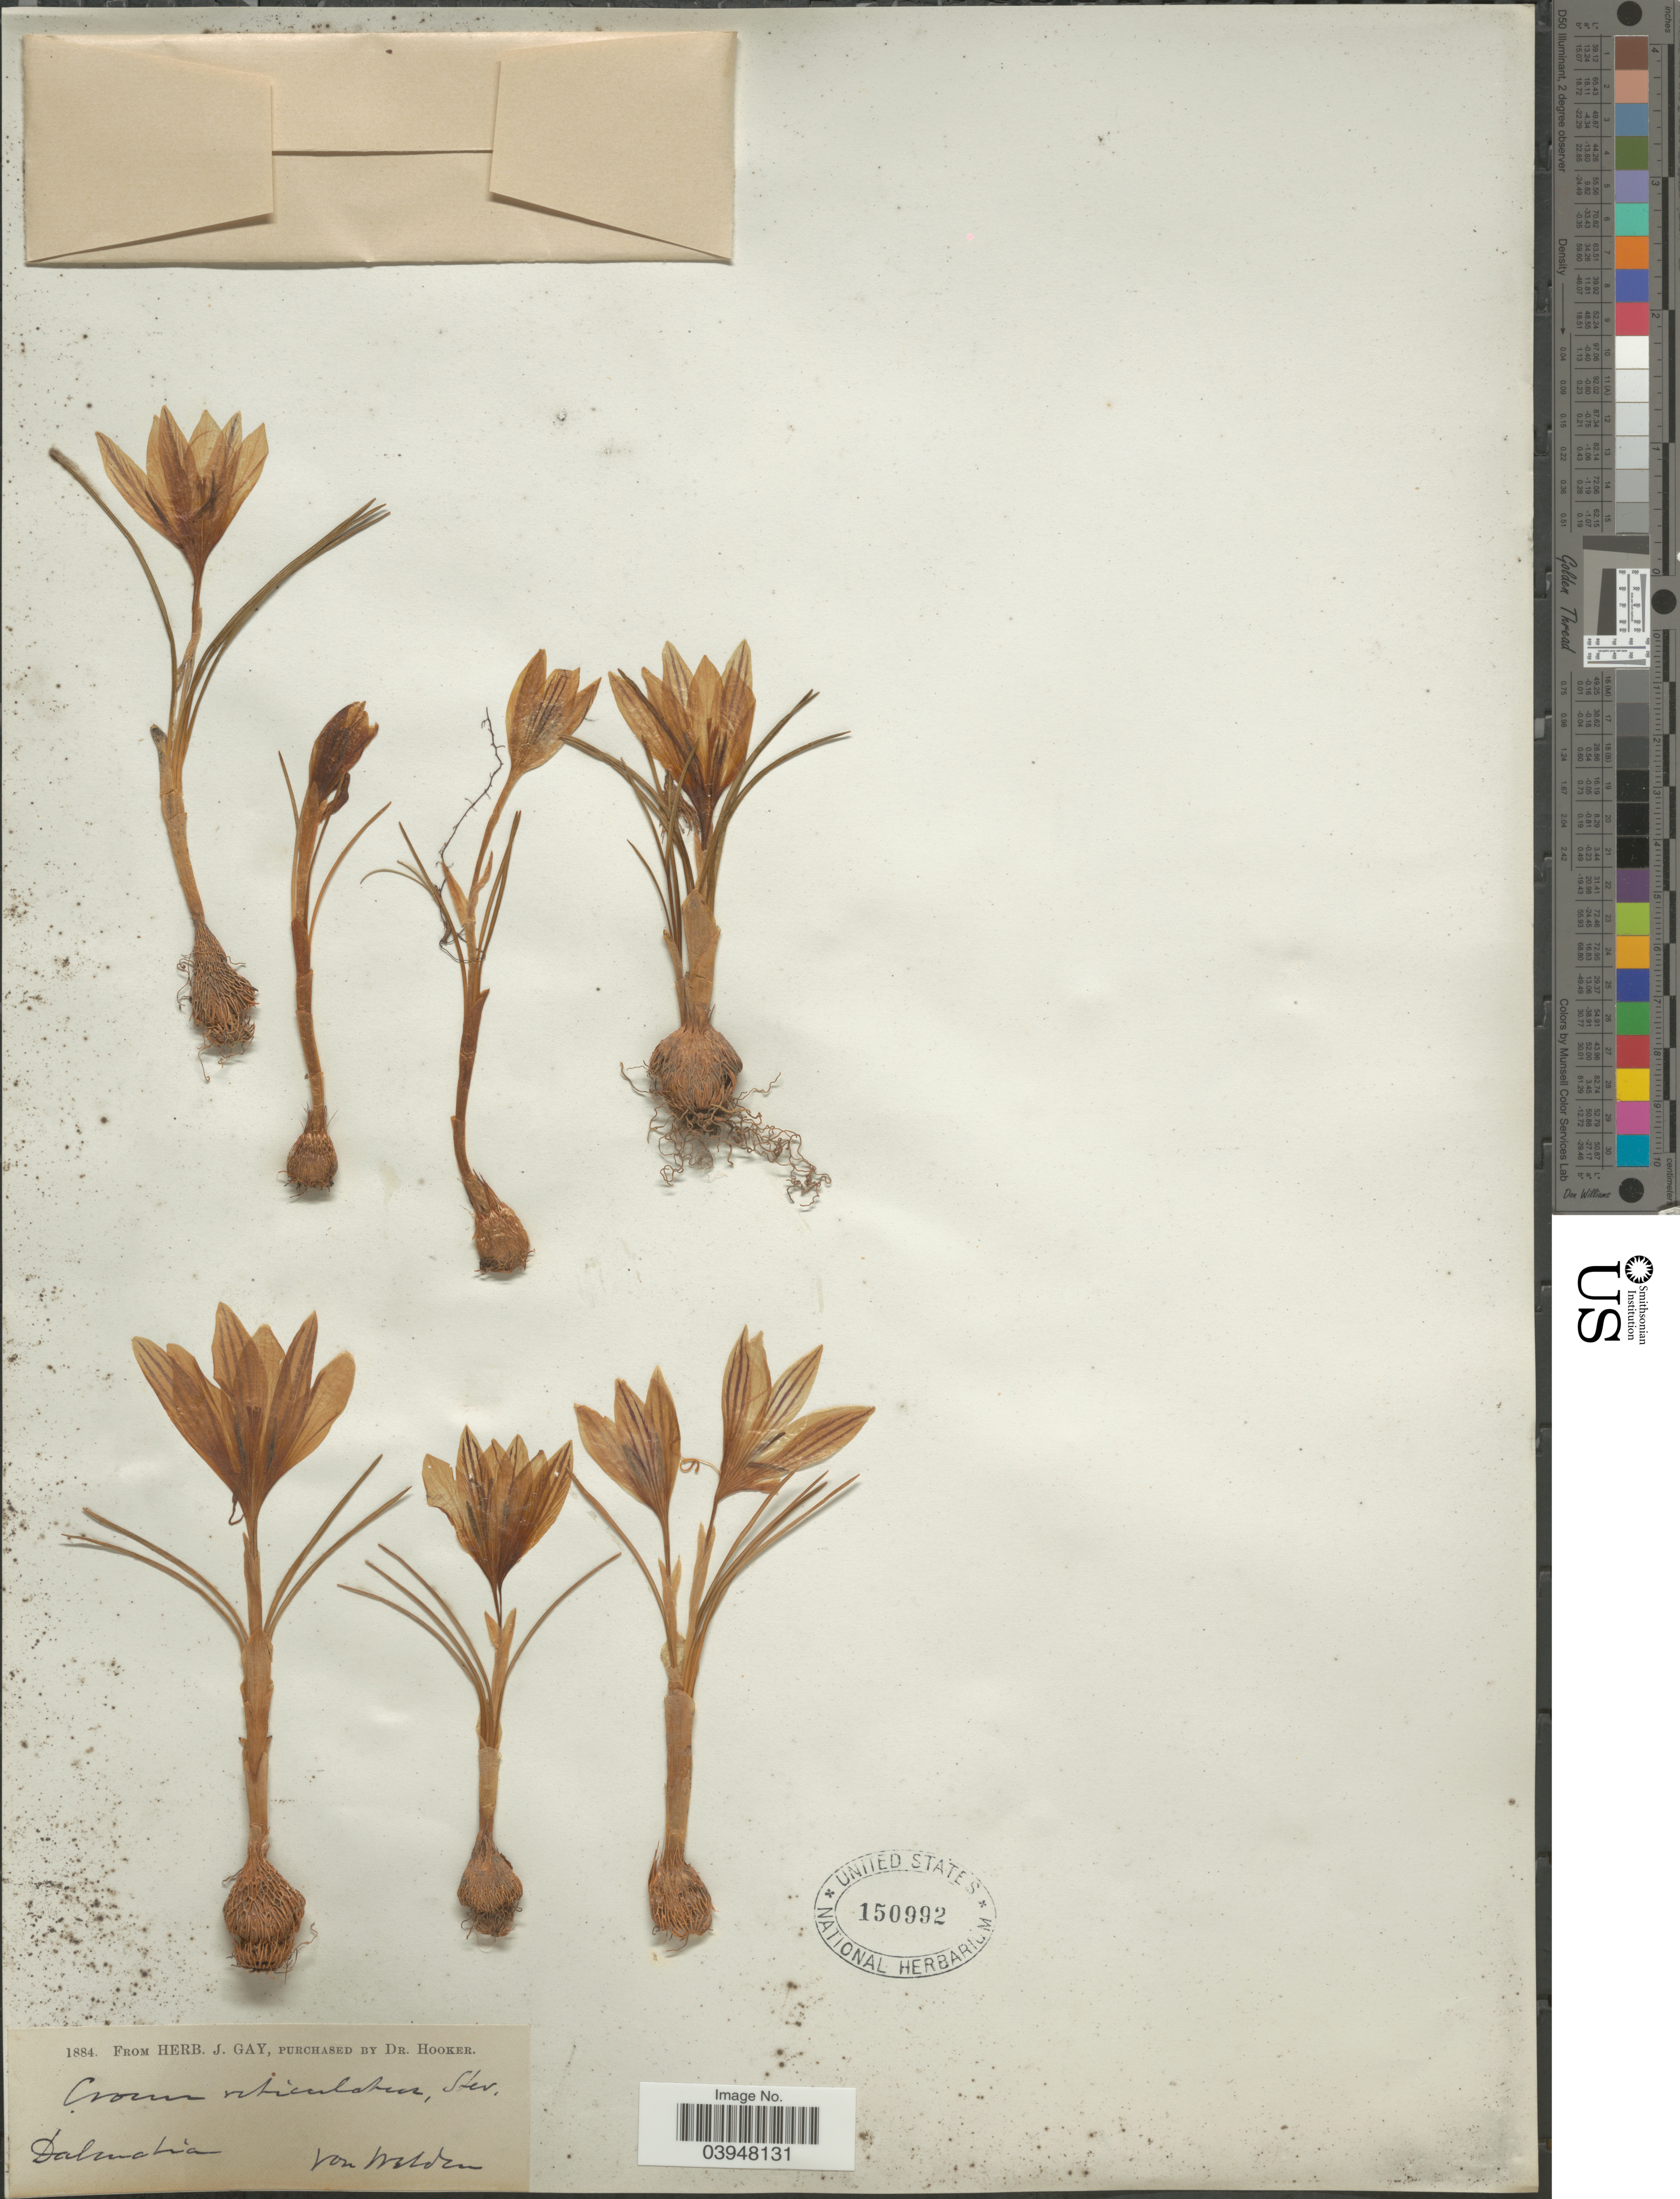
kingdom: Plantae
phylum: Tracheophyta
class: Liliopsida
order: Asparagales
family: Iridaceae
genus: Crocus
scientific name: Crocus reticulatus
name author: Steven ex Adams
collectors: Von Welden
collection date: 1884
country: Croatia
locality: Dalmatia.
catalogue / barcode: US 150992